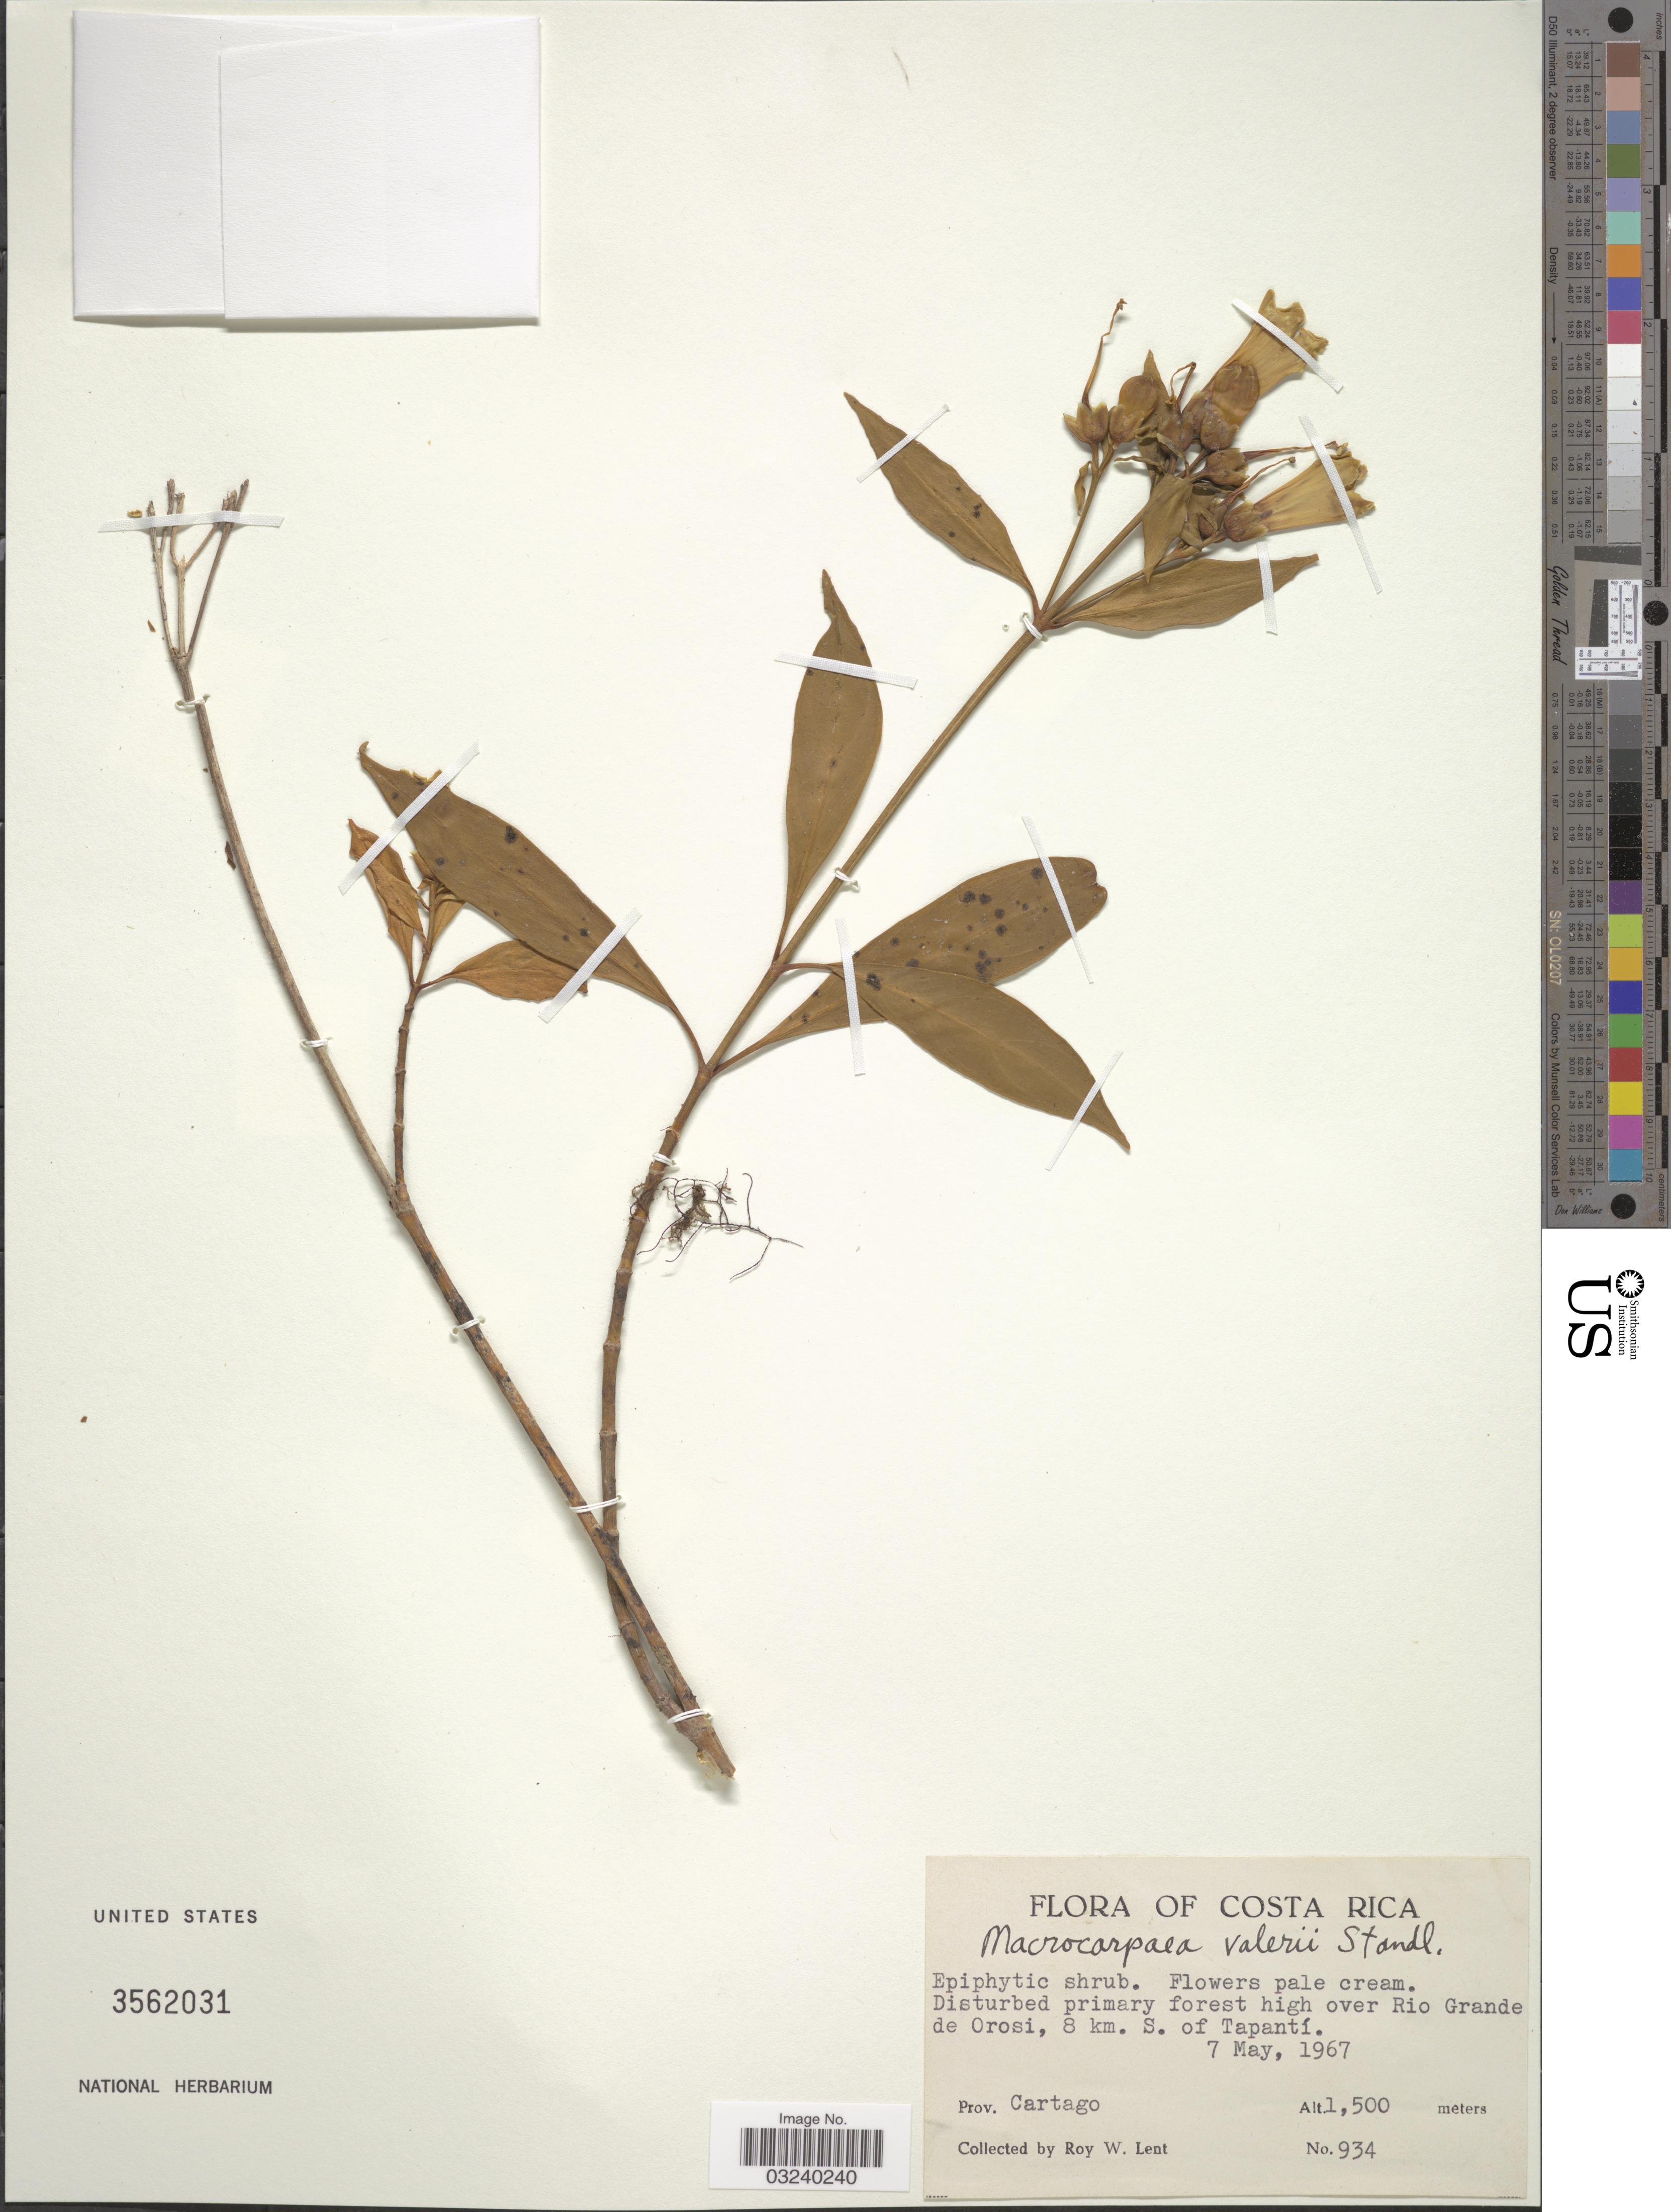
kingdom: Plantae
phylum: Tracheophyta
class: Magnoliopsida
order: Gentianales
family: Gentianaceae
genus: Macrocarpaea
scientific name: Macrocarpaea valerii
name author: Standl.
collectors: R. W. Lent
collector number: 934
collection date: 1967-05-07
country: Costa Rica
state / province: Cartago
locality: Disturbed primary forest high over Rio Grande de Orosi, 8 km. S. of Tapantí.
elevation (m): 1500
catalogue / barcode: US 3562031